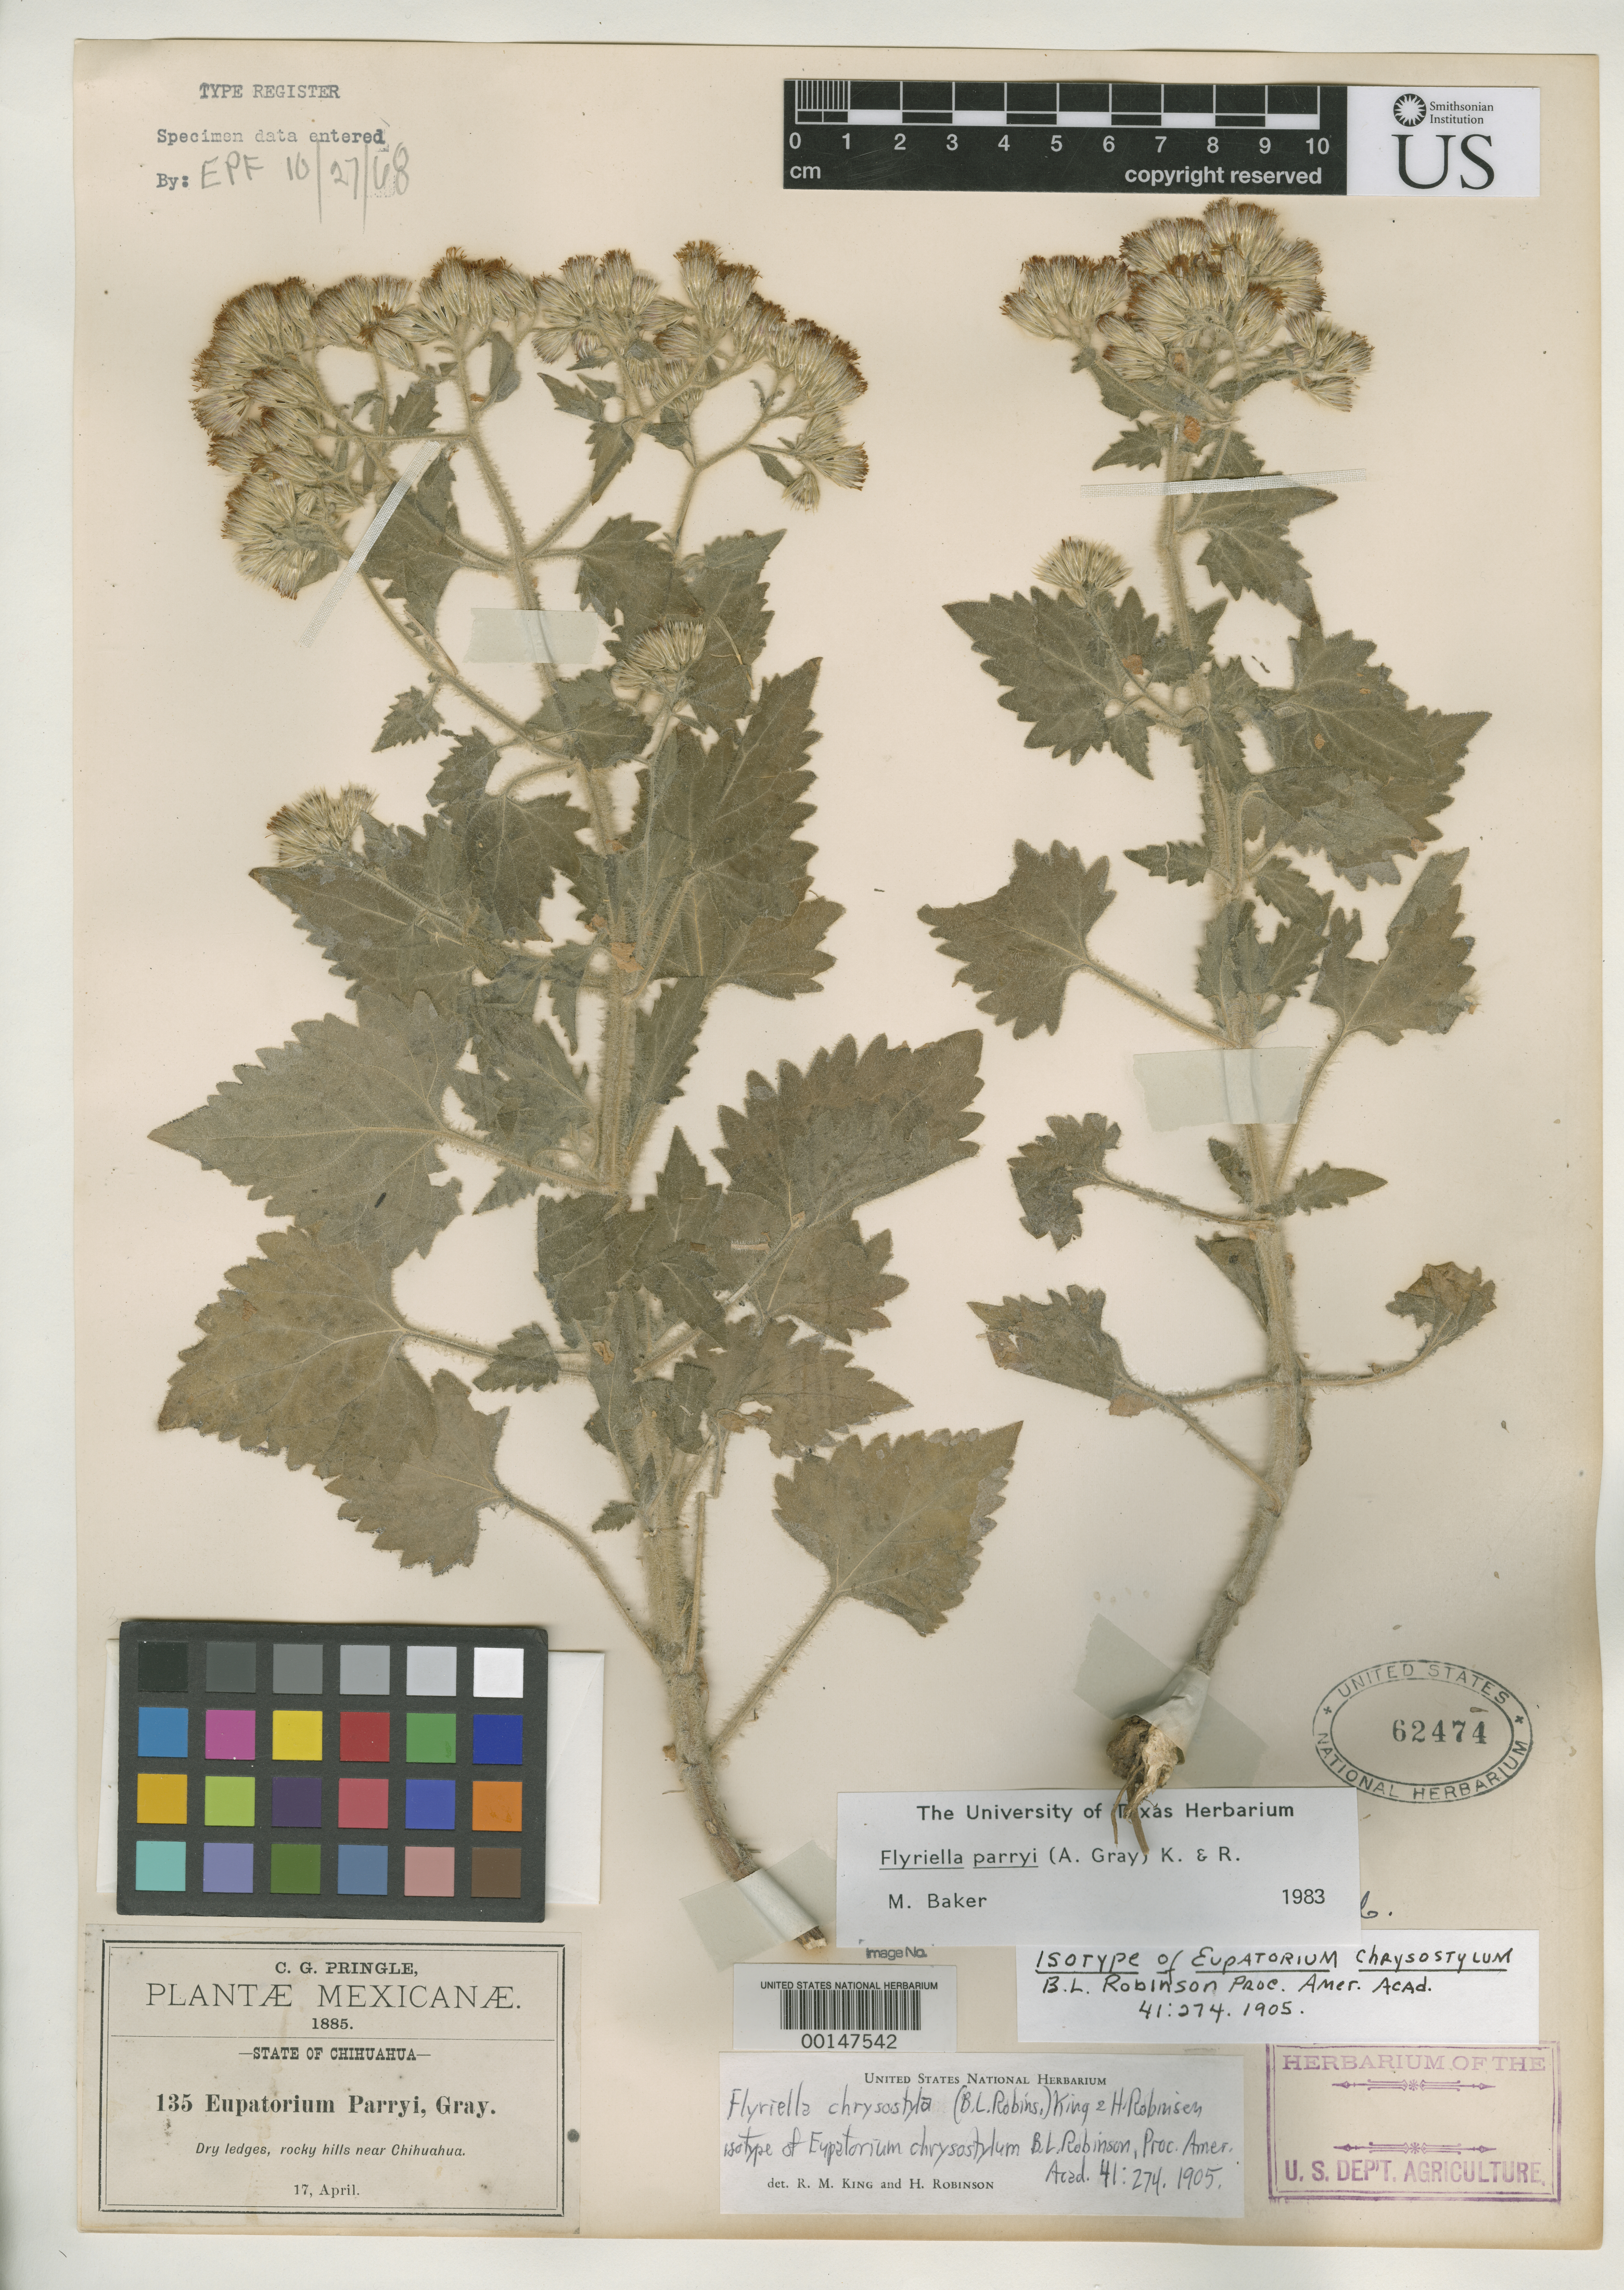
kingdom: Plantae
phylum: Tracheophyta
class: Magnoliopsida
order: Asterales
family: Asteraceae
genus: Eupatorium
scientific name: Eupatorium chrysostylum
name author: B.L. Rob.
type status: Isotype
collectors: C. G. Pringle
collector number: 135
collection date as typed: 17 Apr 1885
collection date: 1885-04-17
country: Mexico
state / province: Chihuahua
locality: Chihuahua.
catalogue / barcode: US 62474